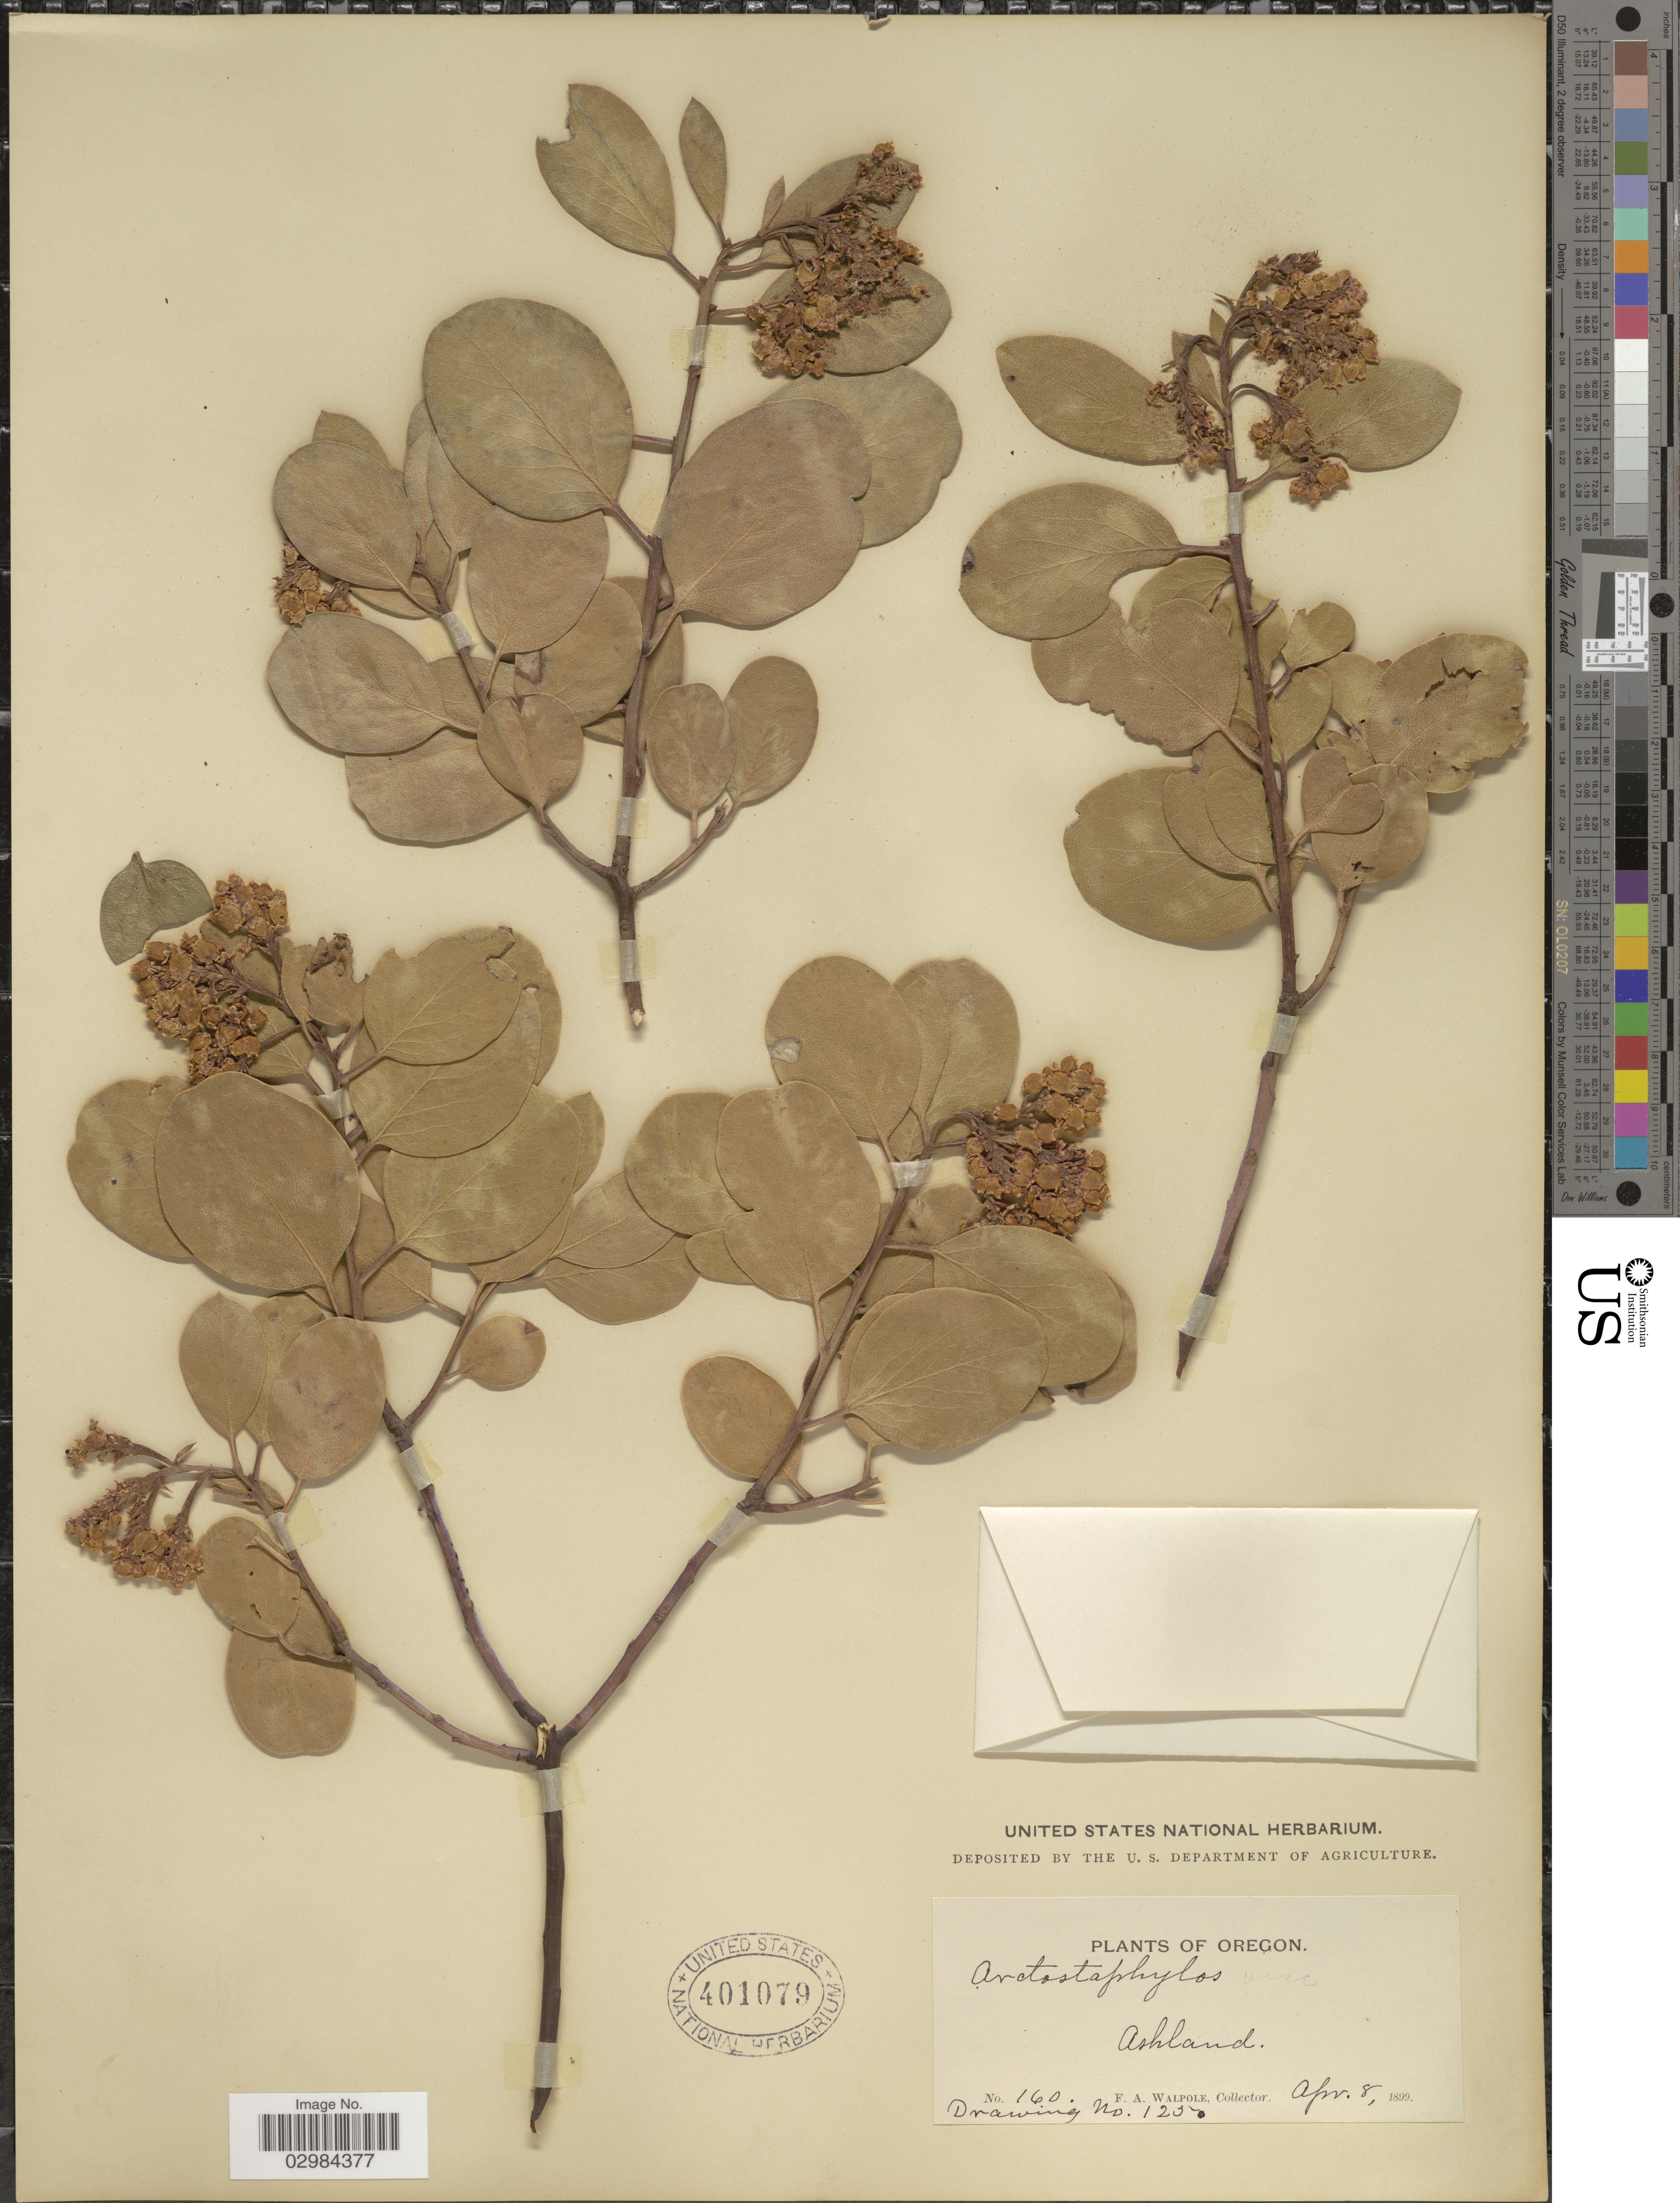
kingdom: Plantae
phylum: Tracheophyta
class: Magnoliopsida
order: Ericales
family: Ericaceae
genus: Arctostaphylos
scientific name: Arctostaphylos patula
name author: Greene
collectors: F. Walpole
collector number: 160/125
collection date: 1899-04-08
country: United States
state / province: Oregon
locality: Ashland.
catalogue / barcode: US 401079